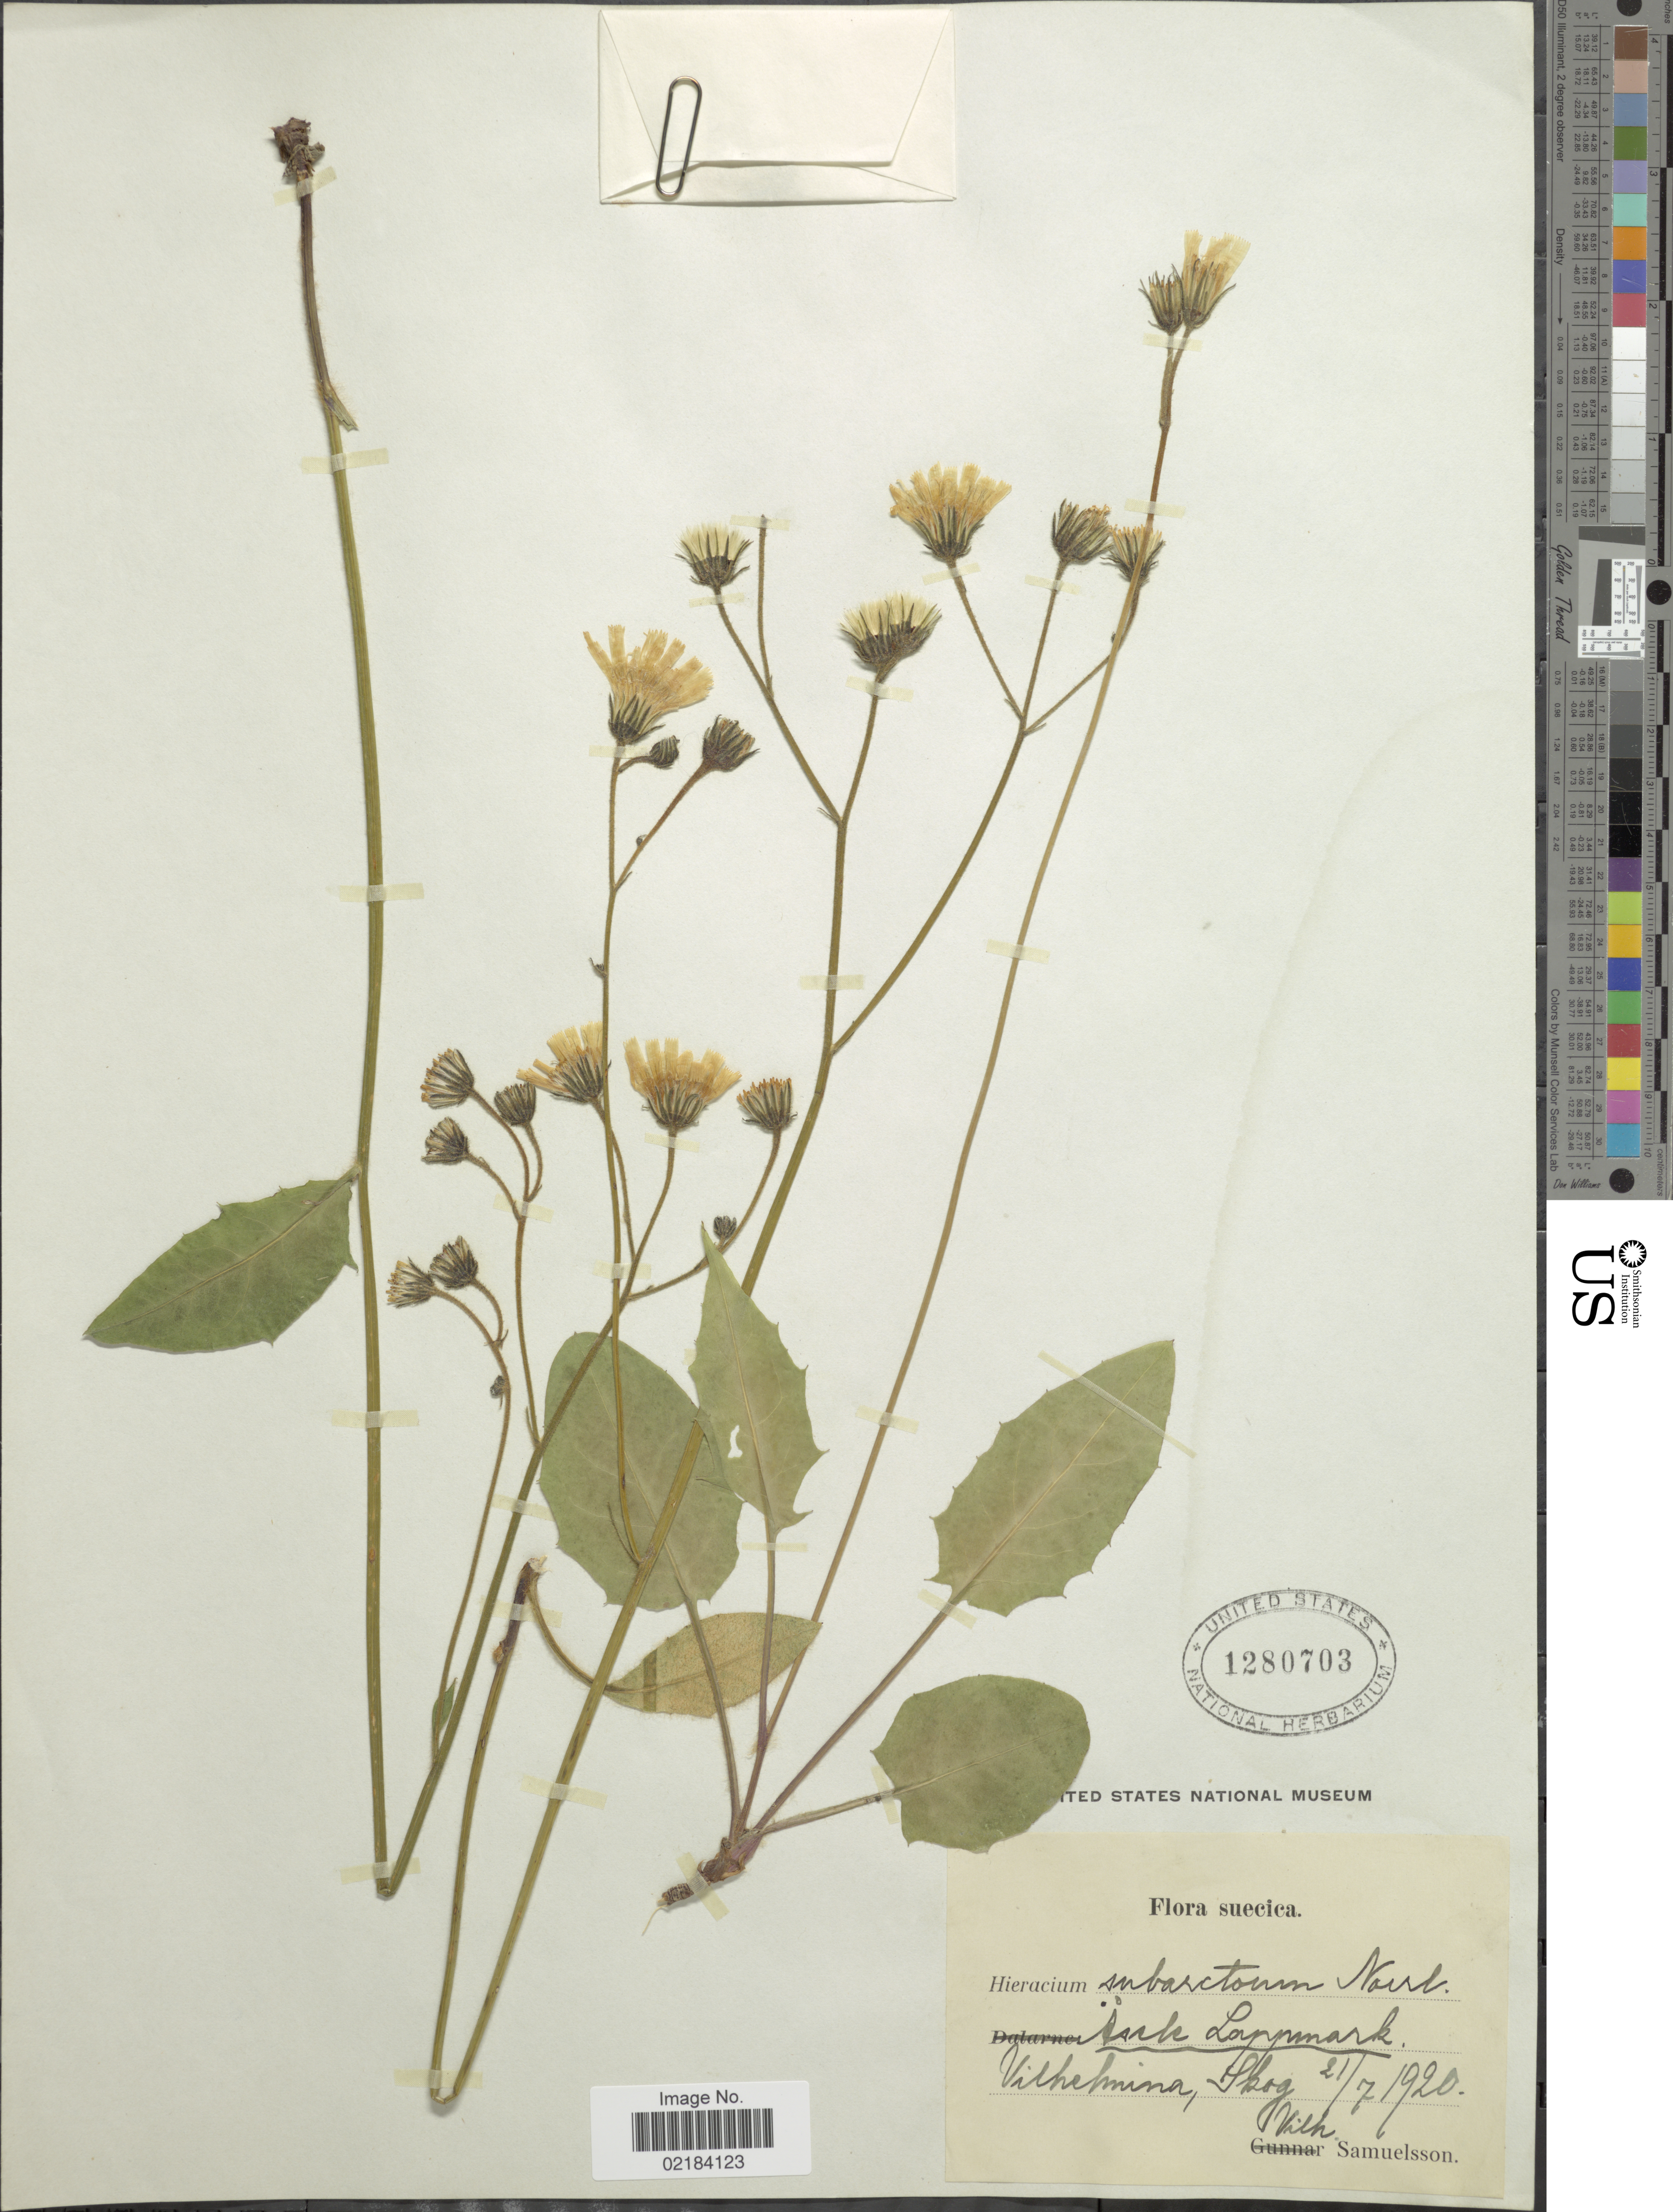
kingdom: Plantae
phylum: Tracheophyta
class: Magnoliopsida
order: Asterales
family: Asteraceae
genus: Hieracium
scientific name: Hieracium subarctoum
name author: Norrlin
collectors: V. Samuelsson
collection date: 1920-07-21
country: Sweden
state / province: Västerbotten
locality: Asch Lappmark, Vilhelmina, Skog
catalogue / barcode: US 1280703